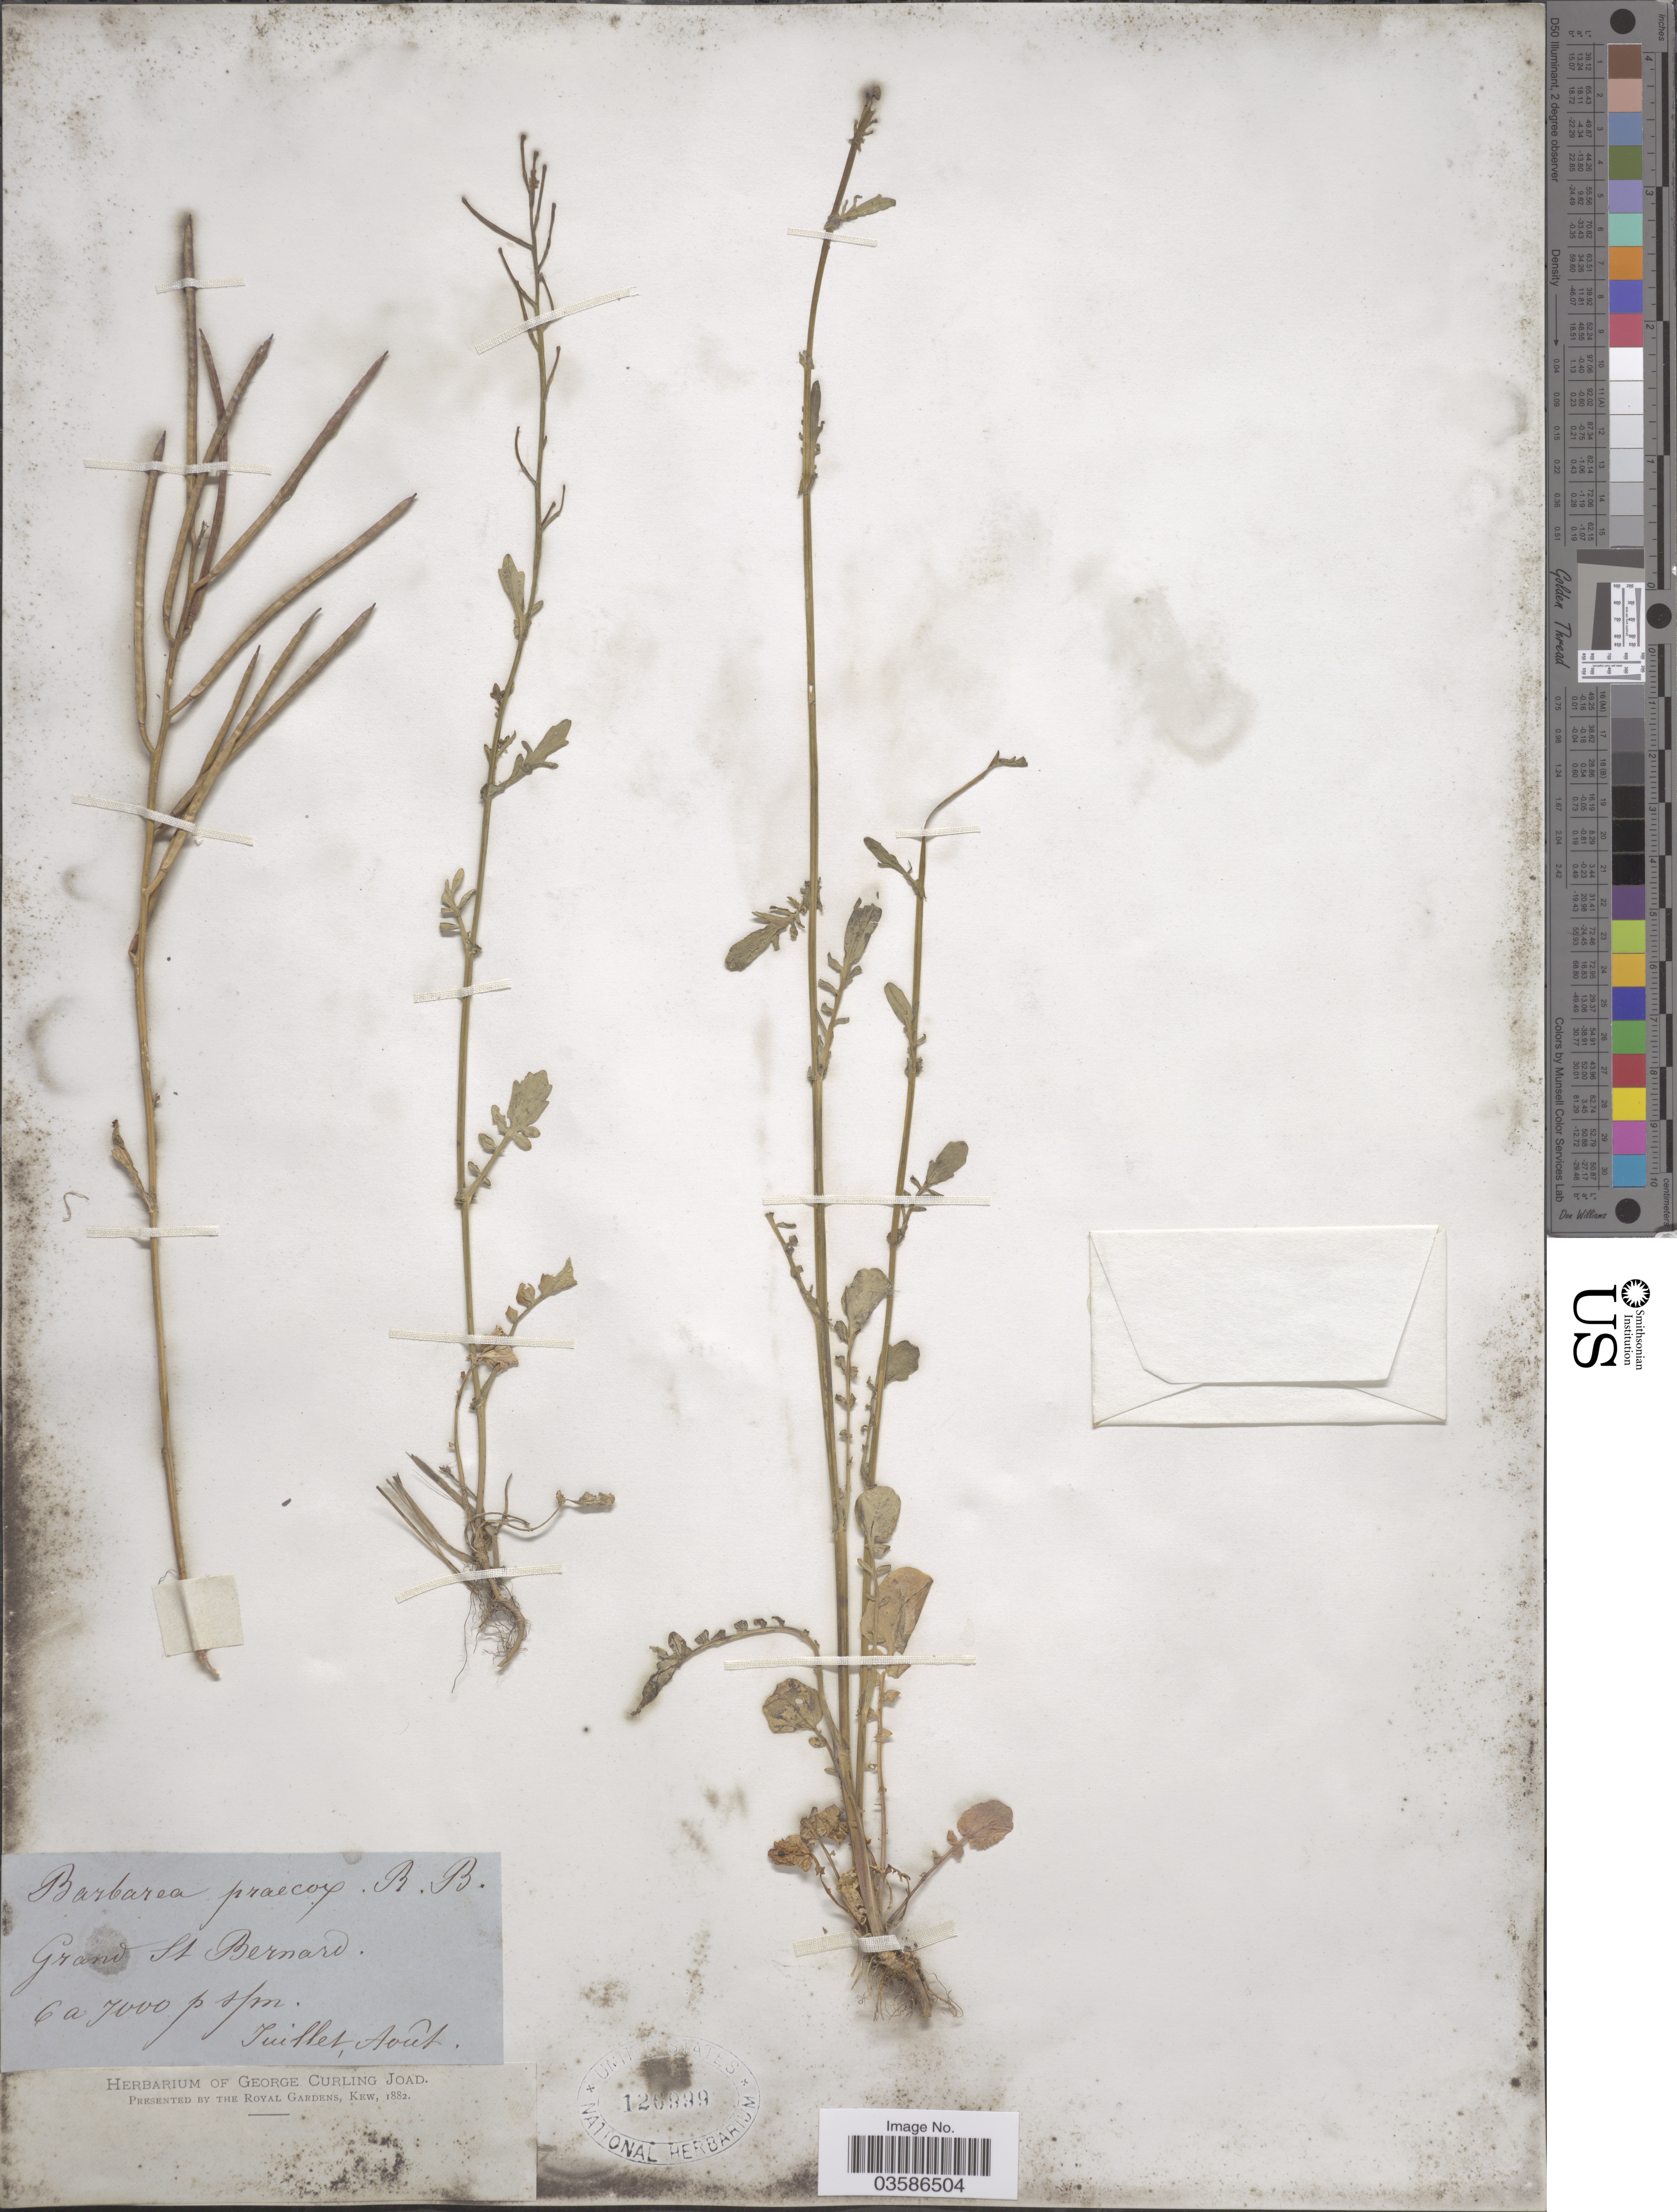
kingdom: Plantae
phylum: Tracheophyta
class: Magnoliopsida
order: Brassicales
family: Brassicaceae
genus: Barbarea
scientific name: Barbarea praecox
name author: (Sm.) W.T. Aiton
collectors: ex herb. George Curling Joad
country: Switzerland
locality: Grand St Bernard.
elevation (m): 1829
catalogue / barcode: US 126999